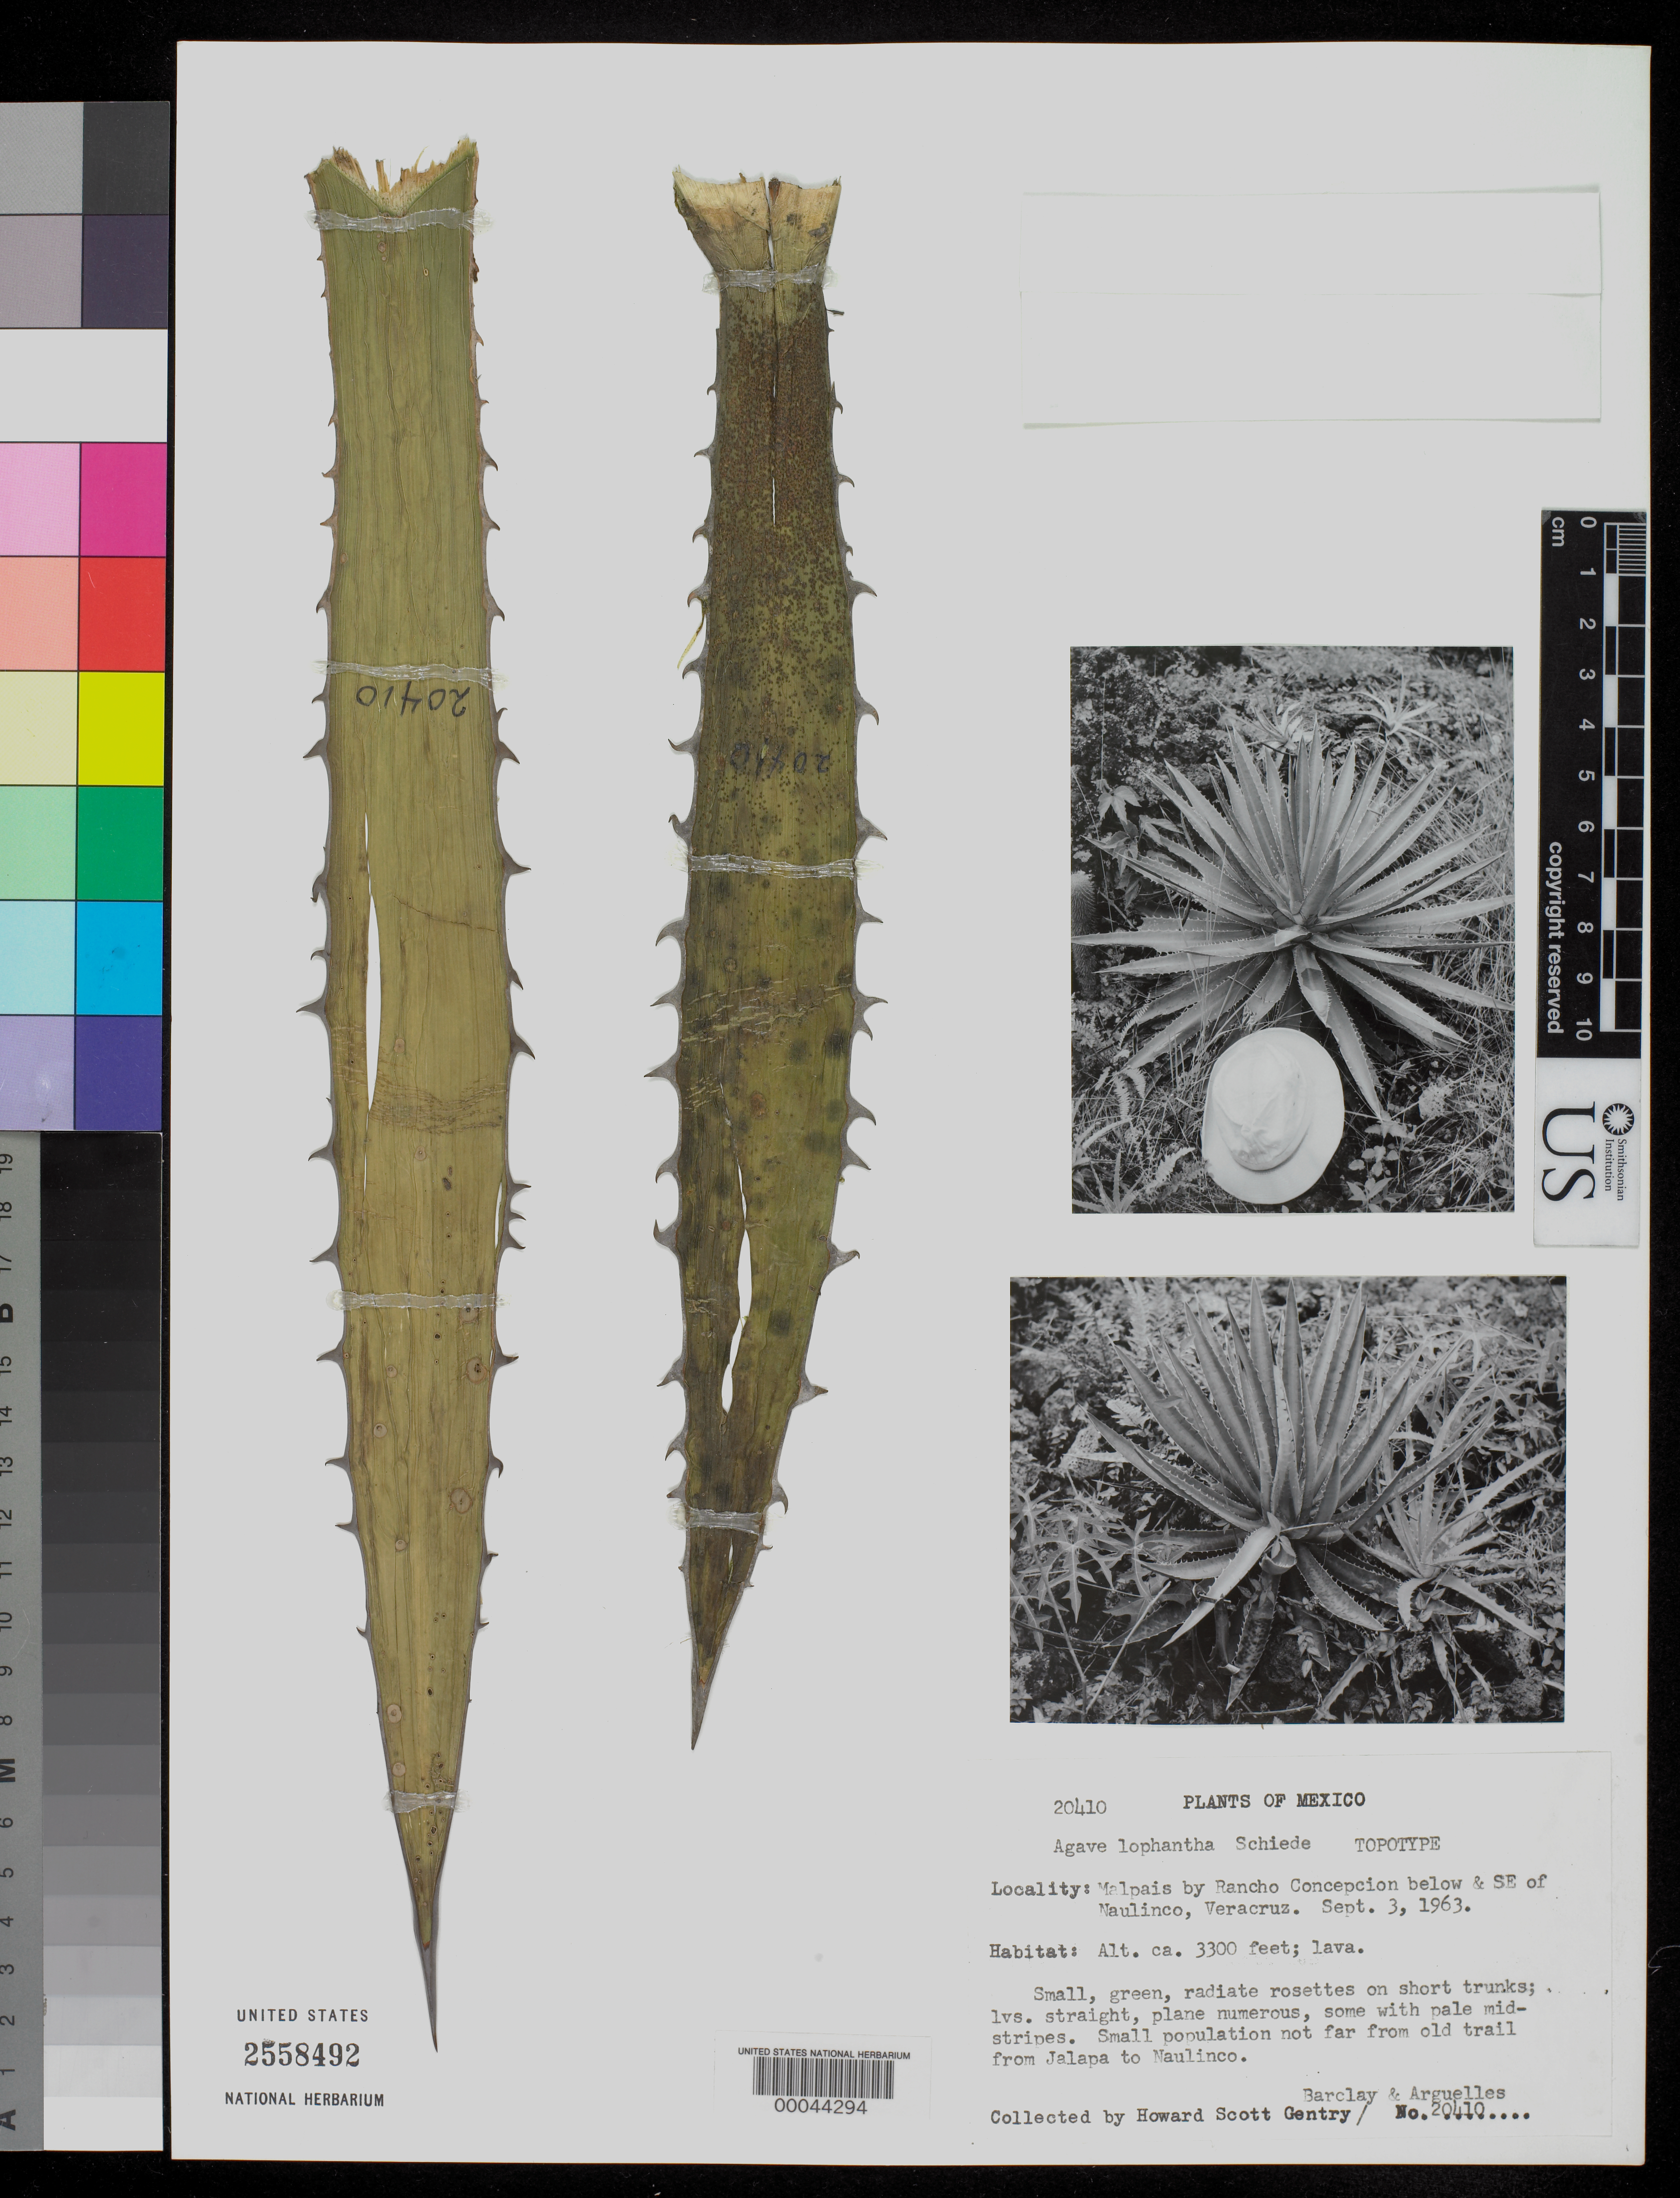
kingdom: Plantae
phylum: Tracheophyta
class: Liliopsida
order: Asparagales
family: Asparagaceae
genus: Agave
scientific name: Agave lophantha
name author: Schiede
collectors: H. S. Gentry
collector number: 20410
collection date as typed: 03 Sep 1963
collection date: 1963-09-03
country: Mexico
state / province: Veracruz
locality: Malpais by rancho concepcion below & SE of naulinco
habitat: Lava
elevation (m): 1006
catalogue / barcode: US 2558492